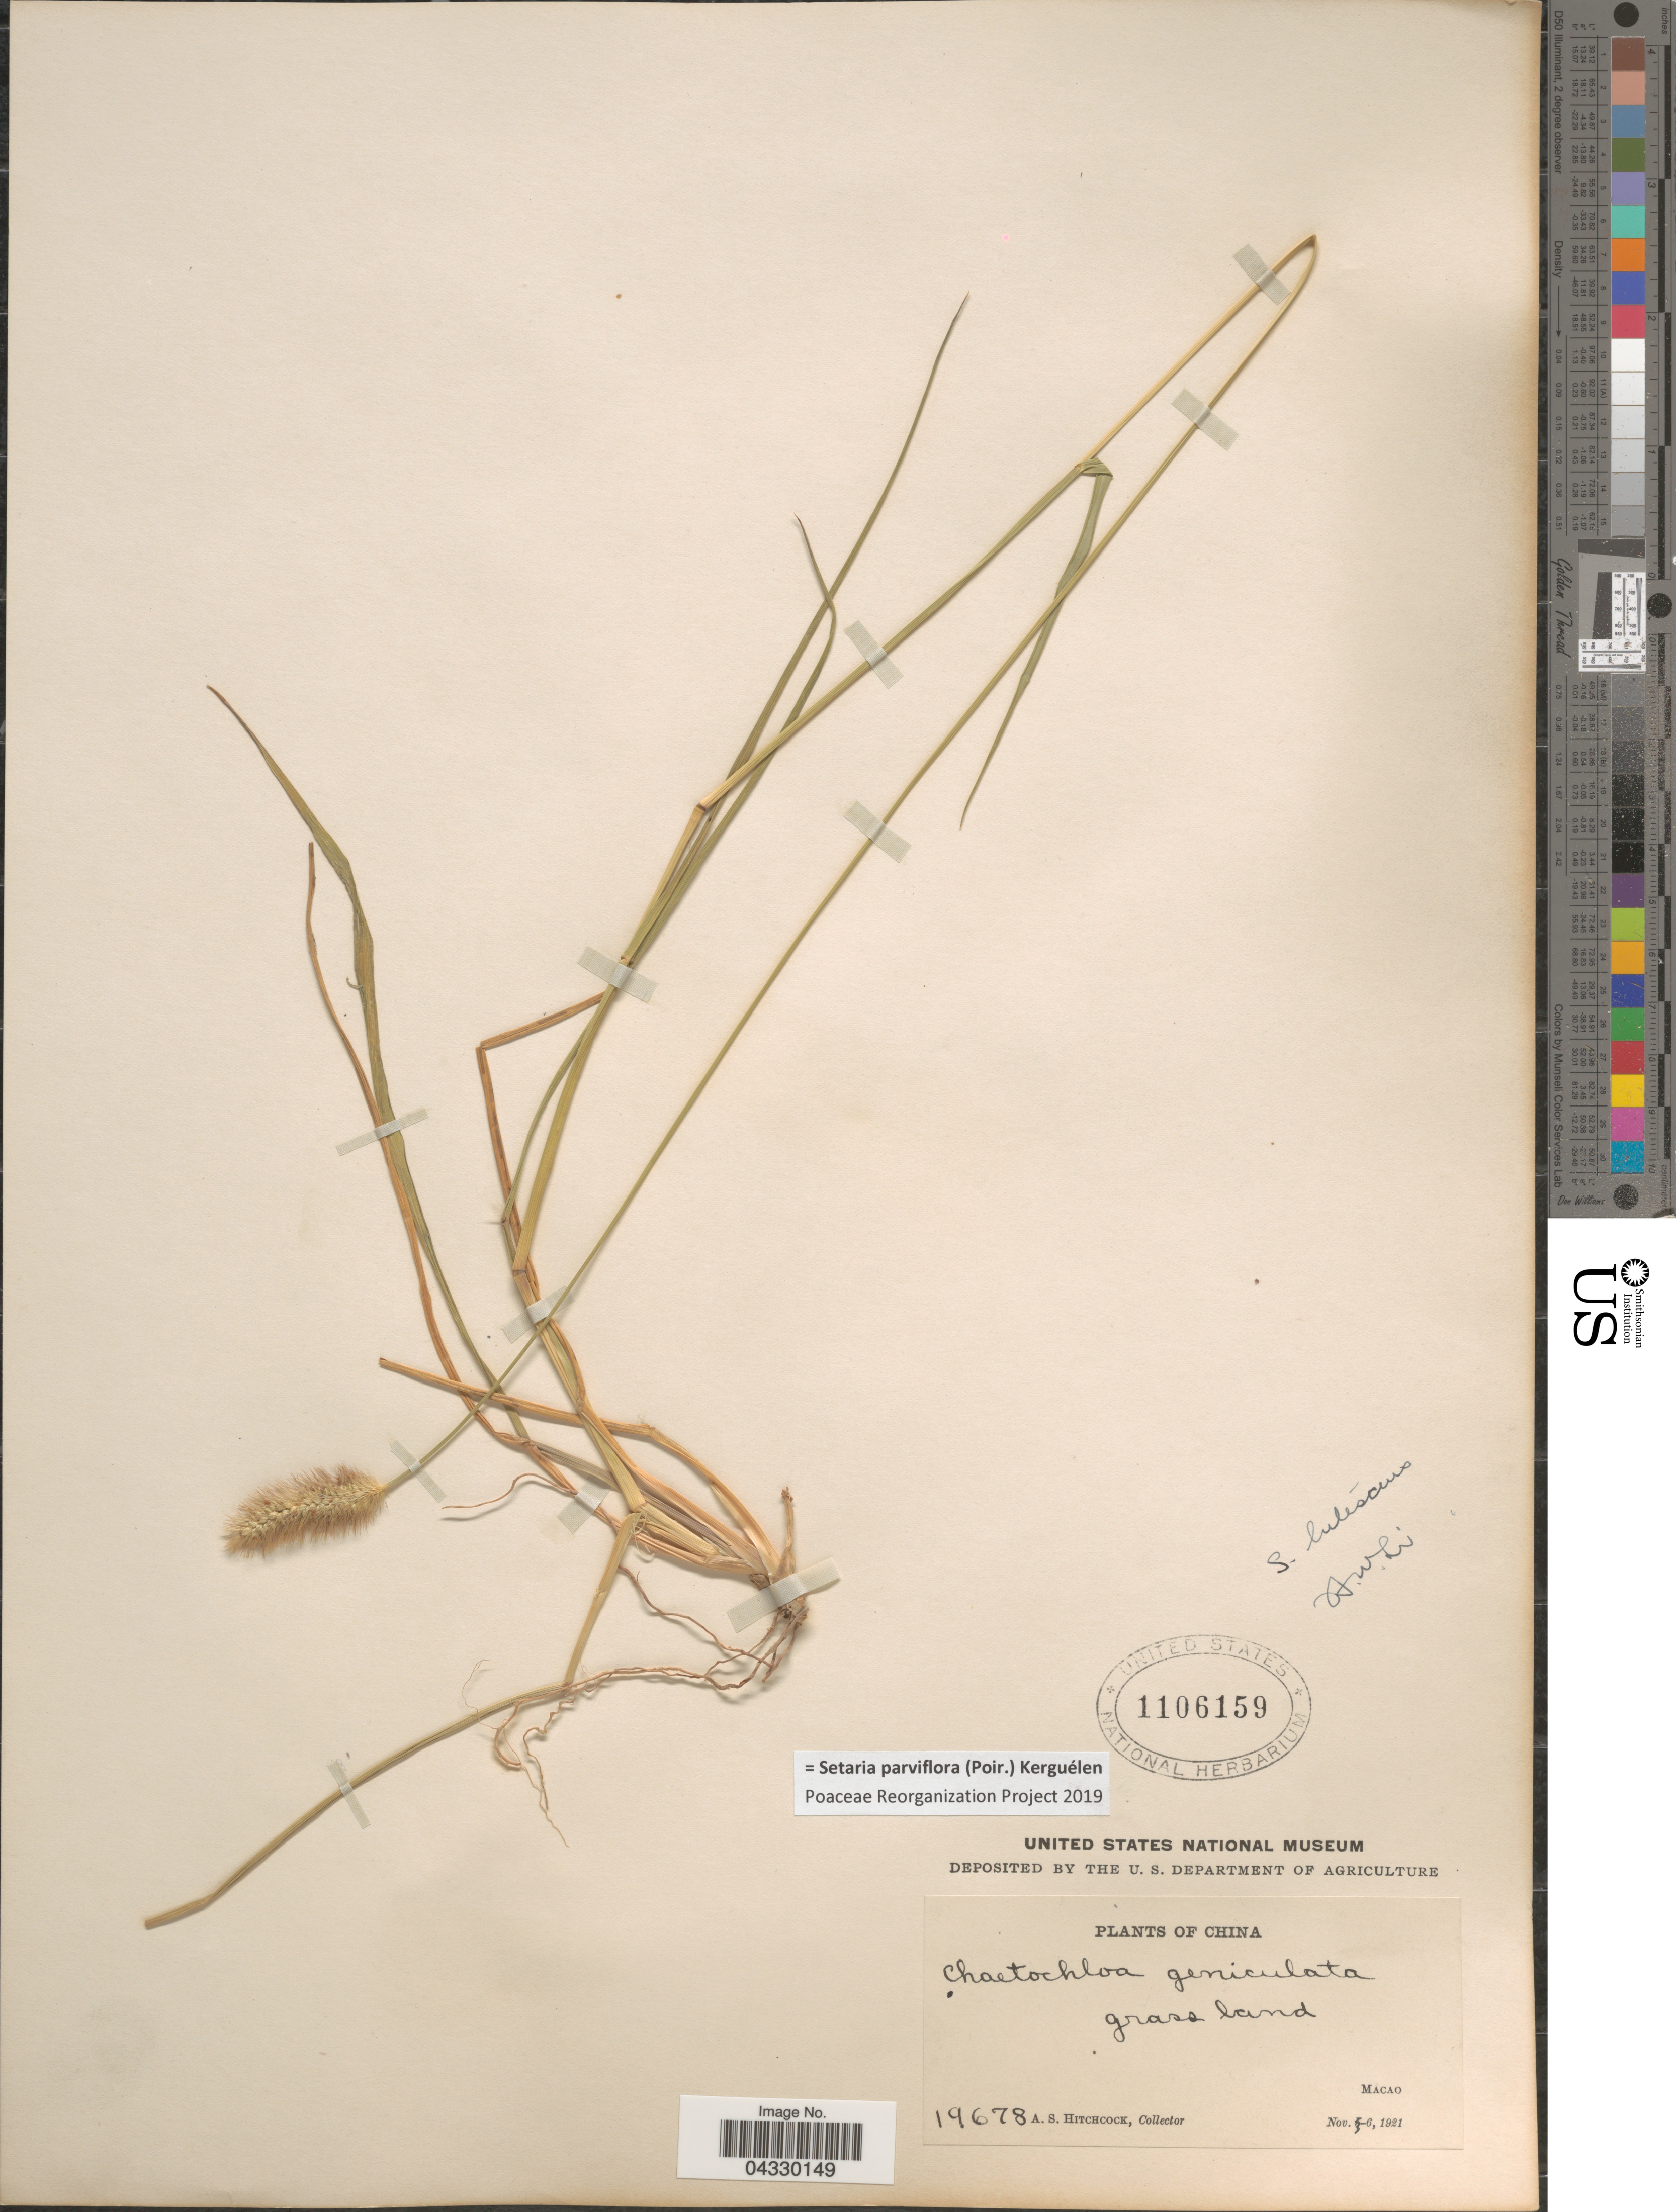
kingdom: Plantae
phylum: Tracheophyta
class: Liliopsida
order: Poales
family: Poaceae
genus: Setaria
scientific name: Setaria parviflora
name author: (Poir.) Kerguélen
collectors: A. S. Hitchcock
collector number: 19678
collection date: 1921-11-06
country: China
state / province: Macau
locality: Macao.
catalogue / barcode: US 1106159